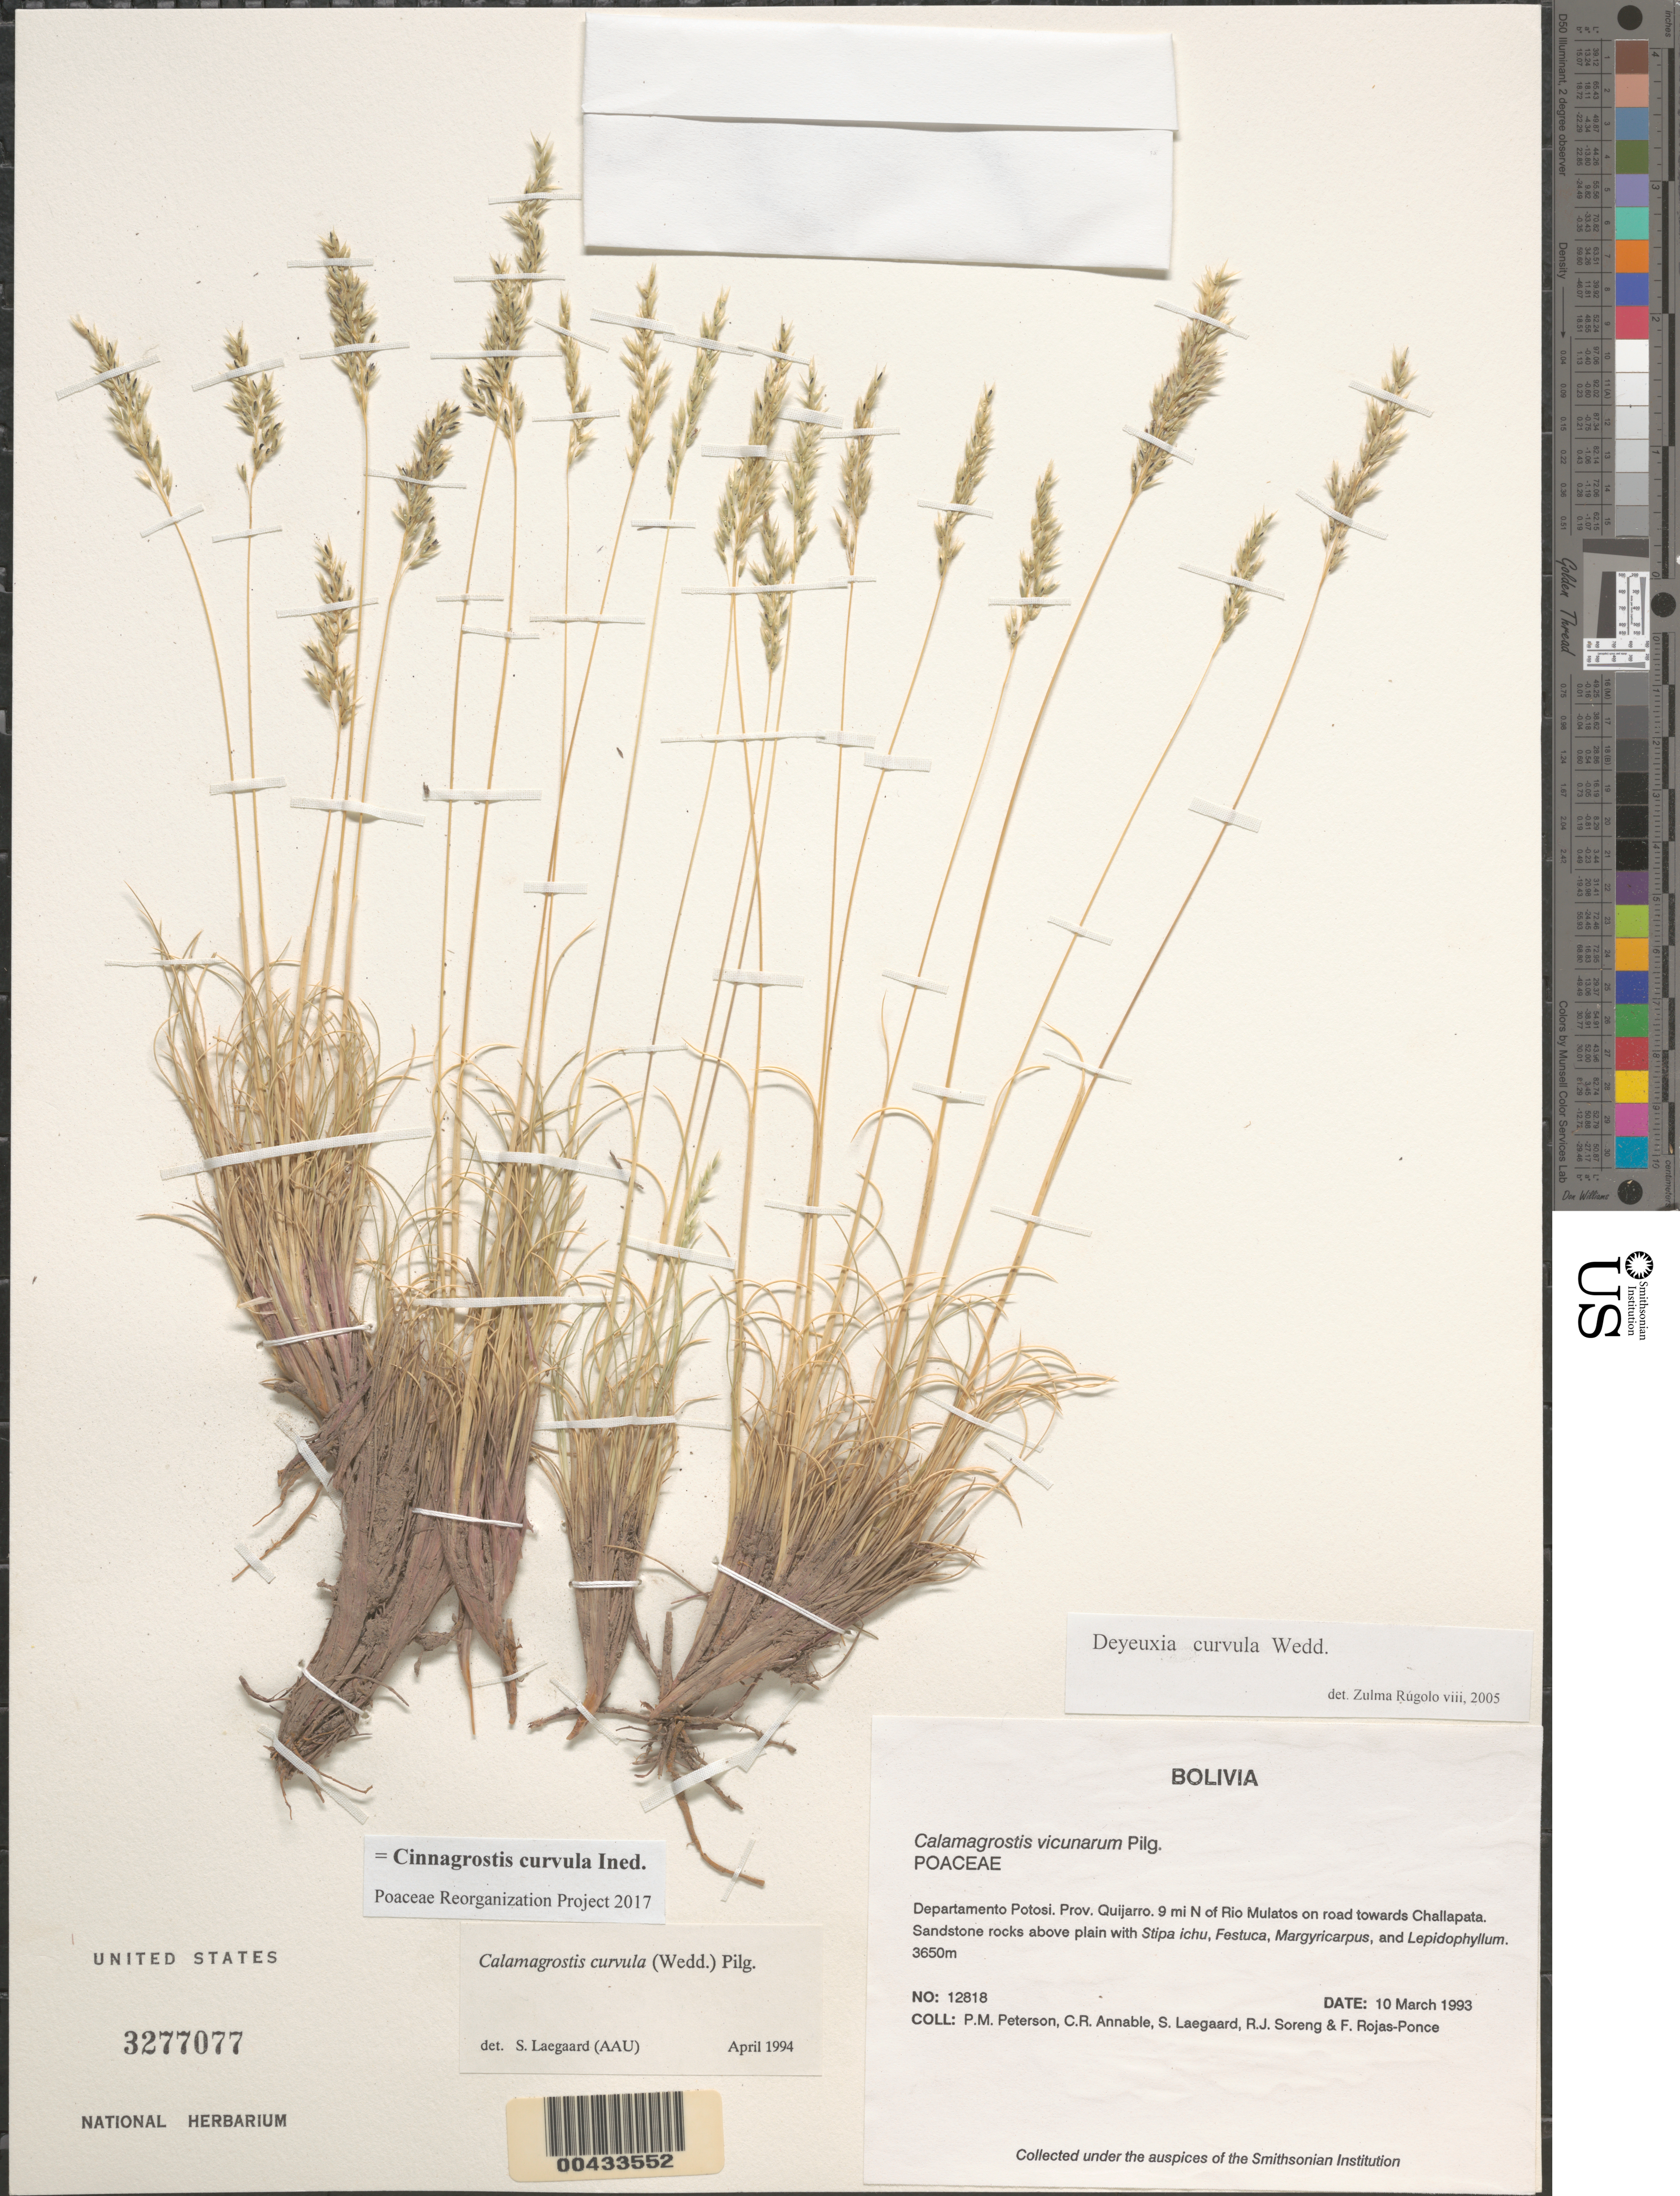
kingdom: Plantae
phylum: Tracheophyta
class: Liliopsida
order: Poales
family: Poaceae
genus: Cinnagrostis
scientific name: Cinnagrostis curvula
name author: (Wedd.) P.M. Peterson et al.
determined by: Poaceae Reorganization Project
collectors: P. M. Peterson, C. R. Annable, S. Lægaard, R. J. Soreng & F. Rojas-Ponce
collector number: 12818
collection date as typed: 10 Mar 1993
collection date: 1993-03-10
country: Bolivia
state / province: Potosí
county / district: Quijarro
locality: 9 mi N of Rio Mulatos on road towards Challapata.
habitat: Sandstone rocks above plain with Stipa ichu, Festuca, Margyricarpus, and Lepidophyllum.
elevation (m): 3650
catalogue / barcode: US 3277077